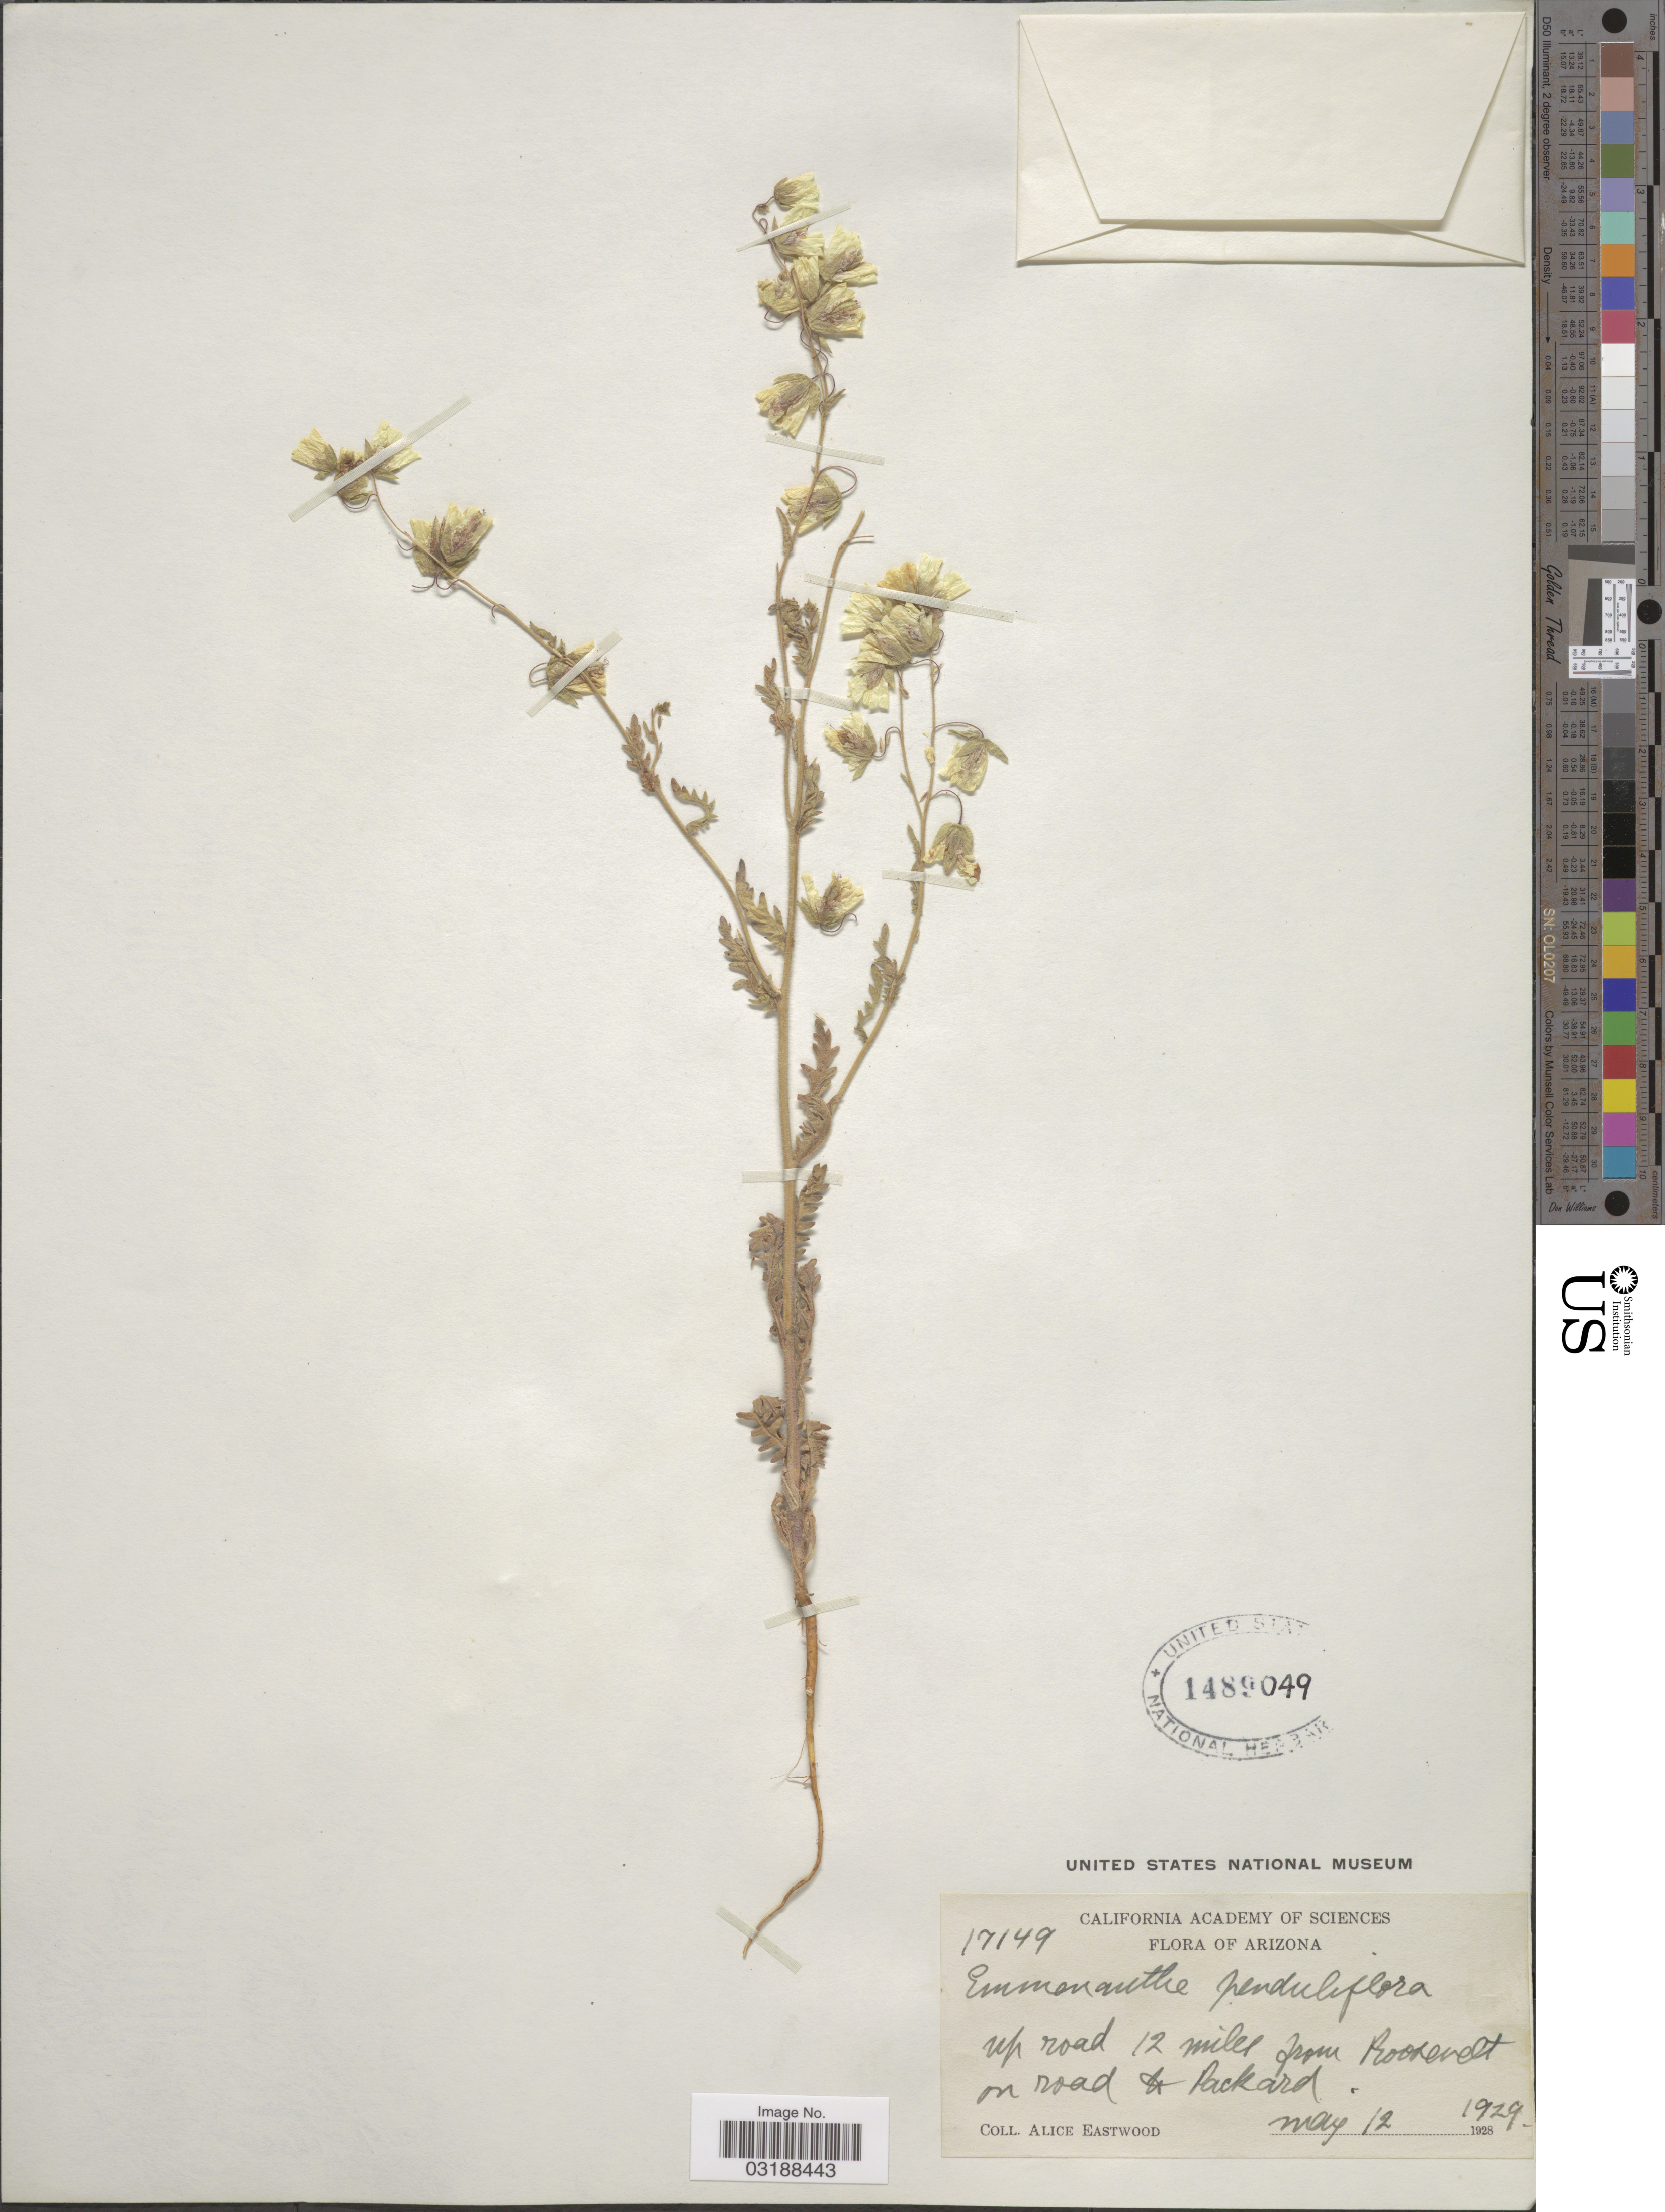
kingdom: Plantae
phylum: Tracheophyta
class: Magnoliopsida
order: Boraginales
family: Hydrophyllaceae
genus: Emmenanthe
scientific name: Emmenanthe penduliflora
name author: Benth.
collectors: A. Eastwood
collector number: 17149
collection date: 1929-05-12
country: United States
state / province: Arizona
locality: Up road 12 miles from Roosevelt on road to Packard.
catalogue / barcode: US 1489049